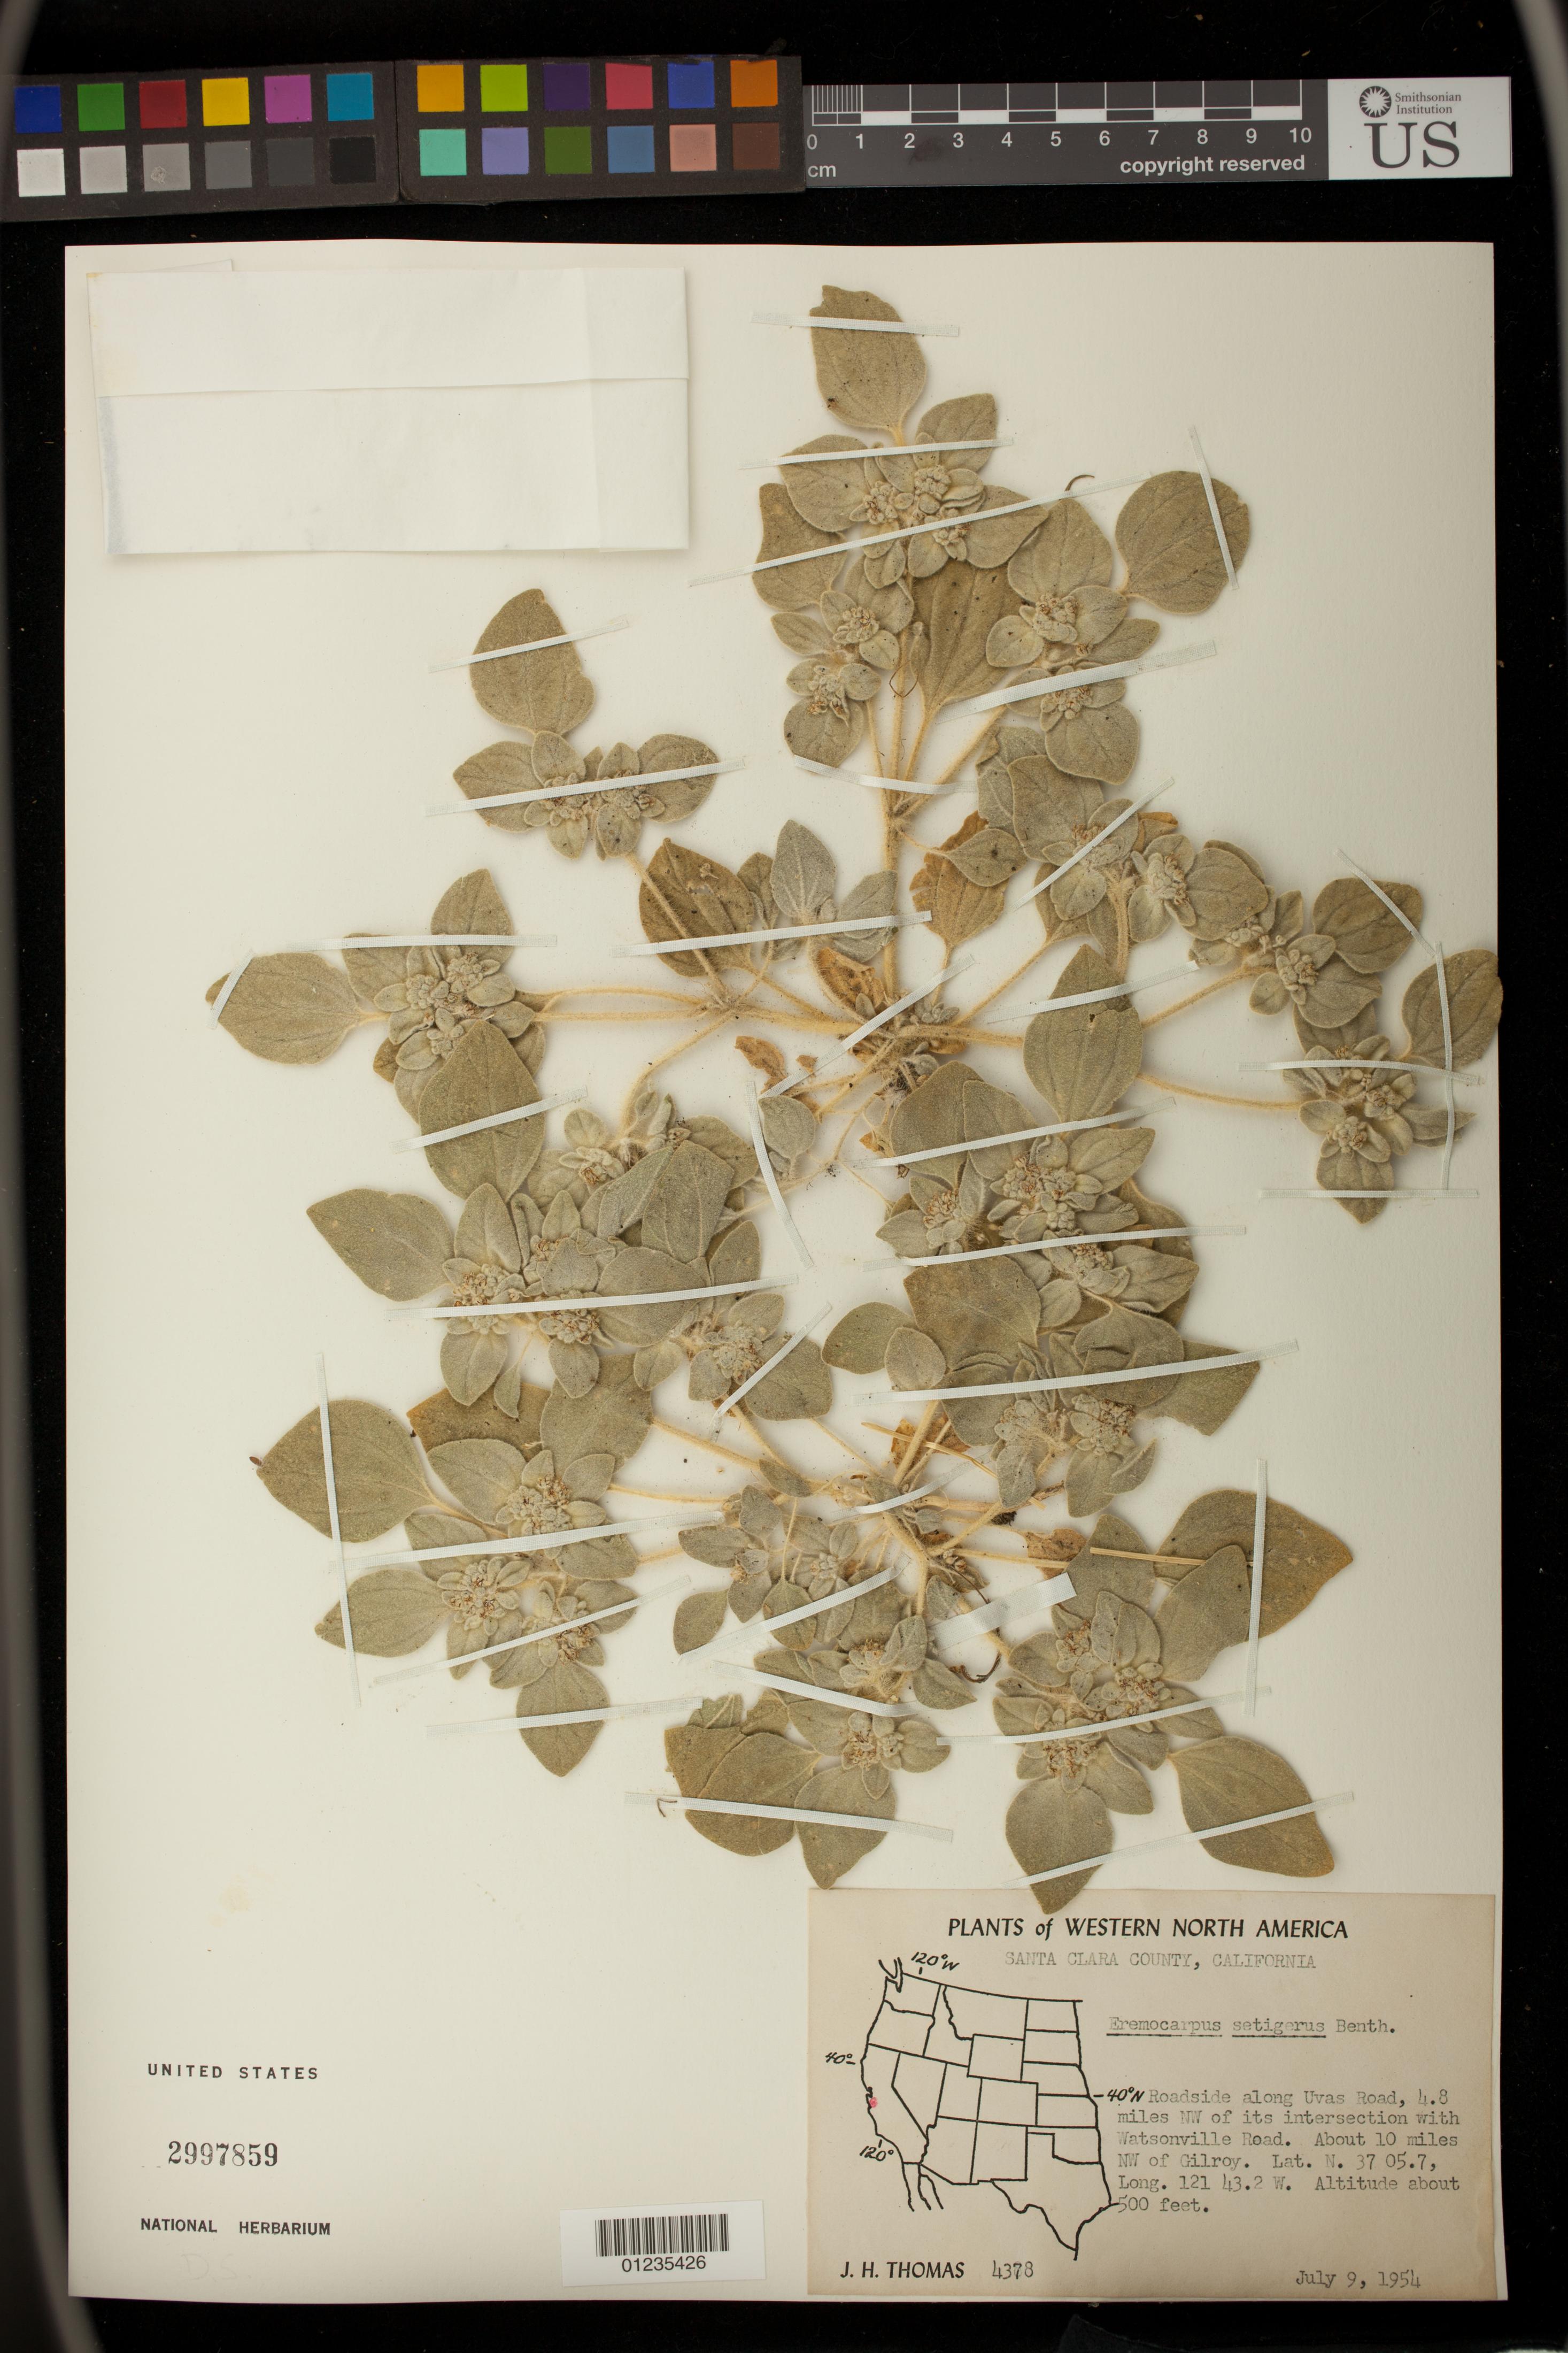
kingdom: Plantae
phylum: Tracheophyta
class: Magnoliopsida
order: Malpighiales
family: Euphorbiaceae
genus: Eremocarpus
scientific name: Eremocarpus setigerus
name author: (Hook.) Benth.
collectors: J. H. Thomas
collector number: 4378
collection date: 1954-07-09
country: United States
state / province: California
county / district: Santa Clara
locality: Roadside along Uvas Road, 4.8 miles NW of its inte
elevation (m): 152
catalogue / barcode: US 2997859